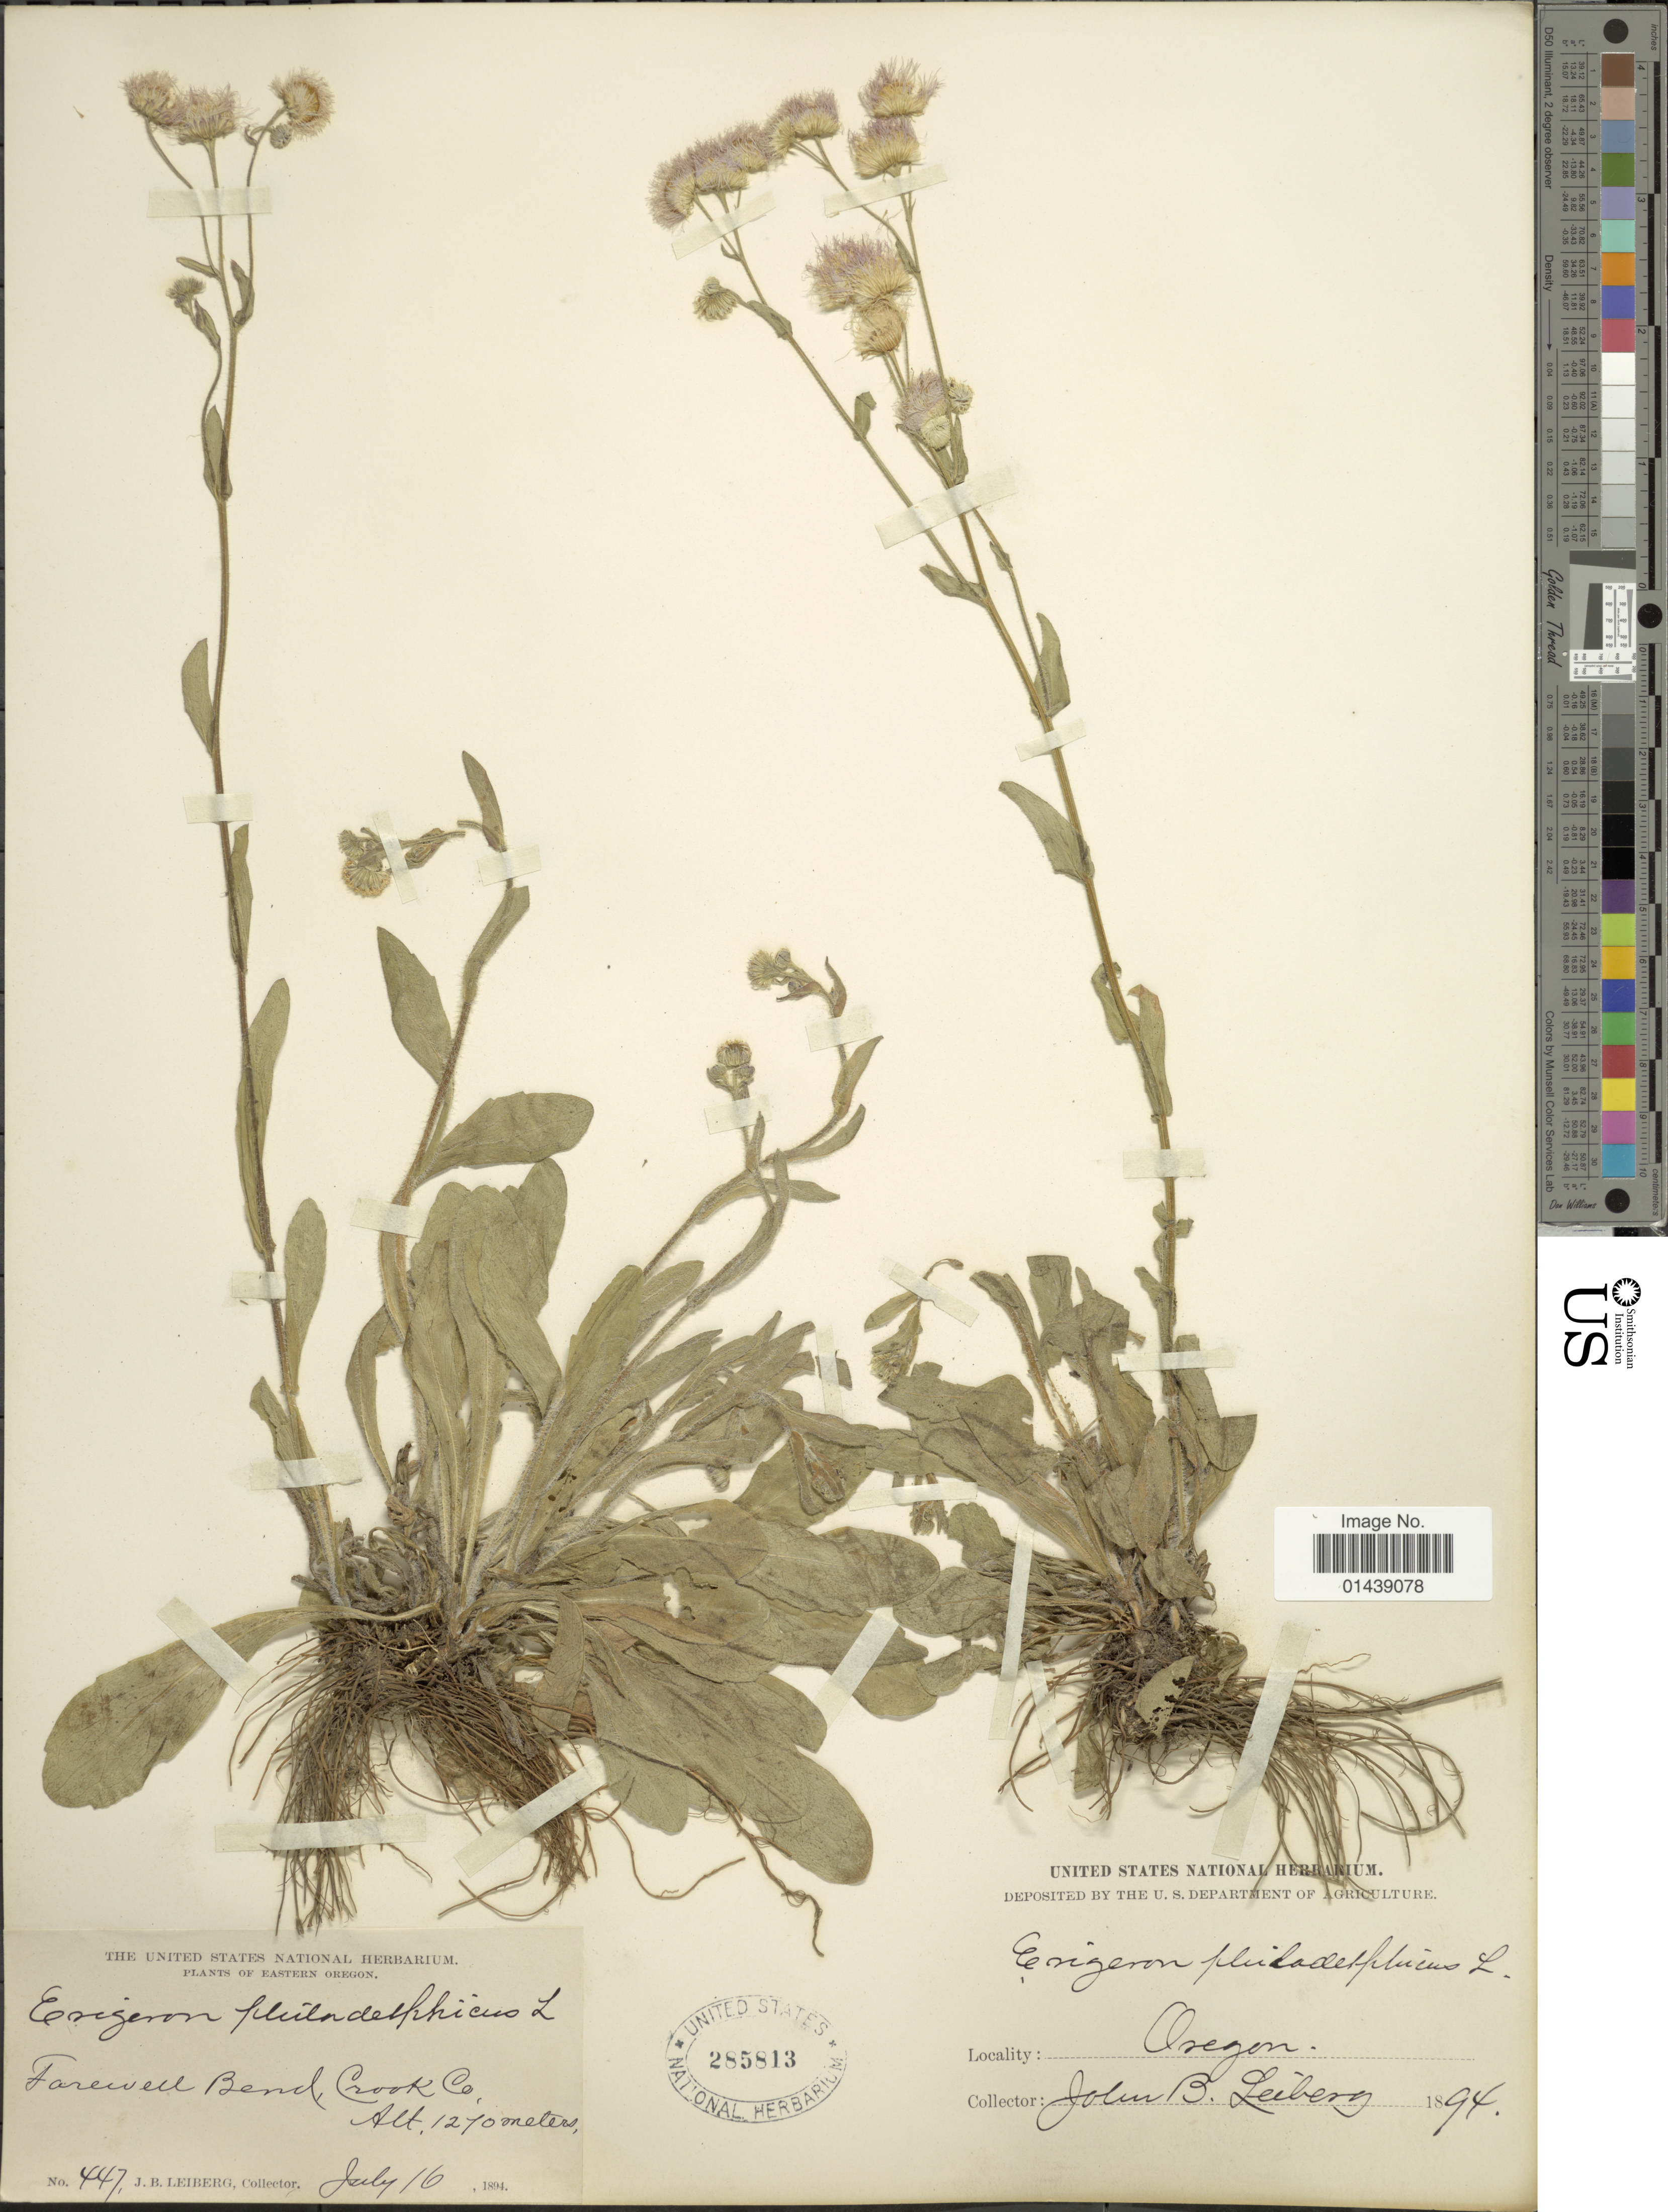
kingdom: Plantae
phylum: Tracheophyta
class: Magnoliopsida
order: Asterales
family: Asteraceae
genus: Erigeron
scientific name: Erigeron philadelphicus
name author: L.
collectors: J. Leiberg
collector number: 447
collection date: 1894-07-16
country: United States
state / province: Oregon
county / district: Crook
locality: Eastern Oregon. Farewell Bend, Crook Co.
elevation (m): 1270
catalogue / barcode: US 285813